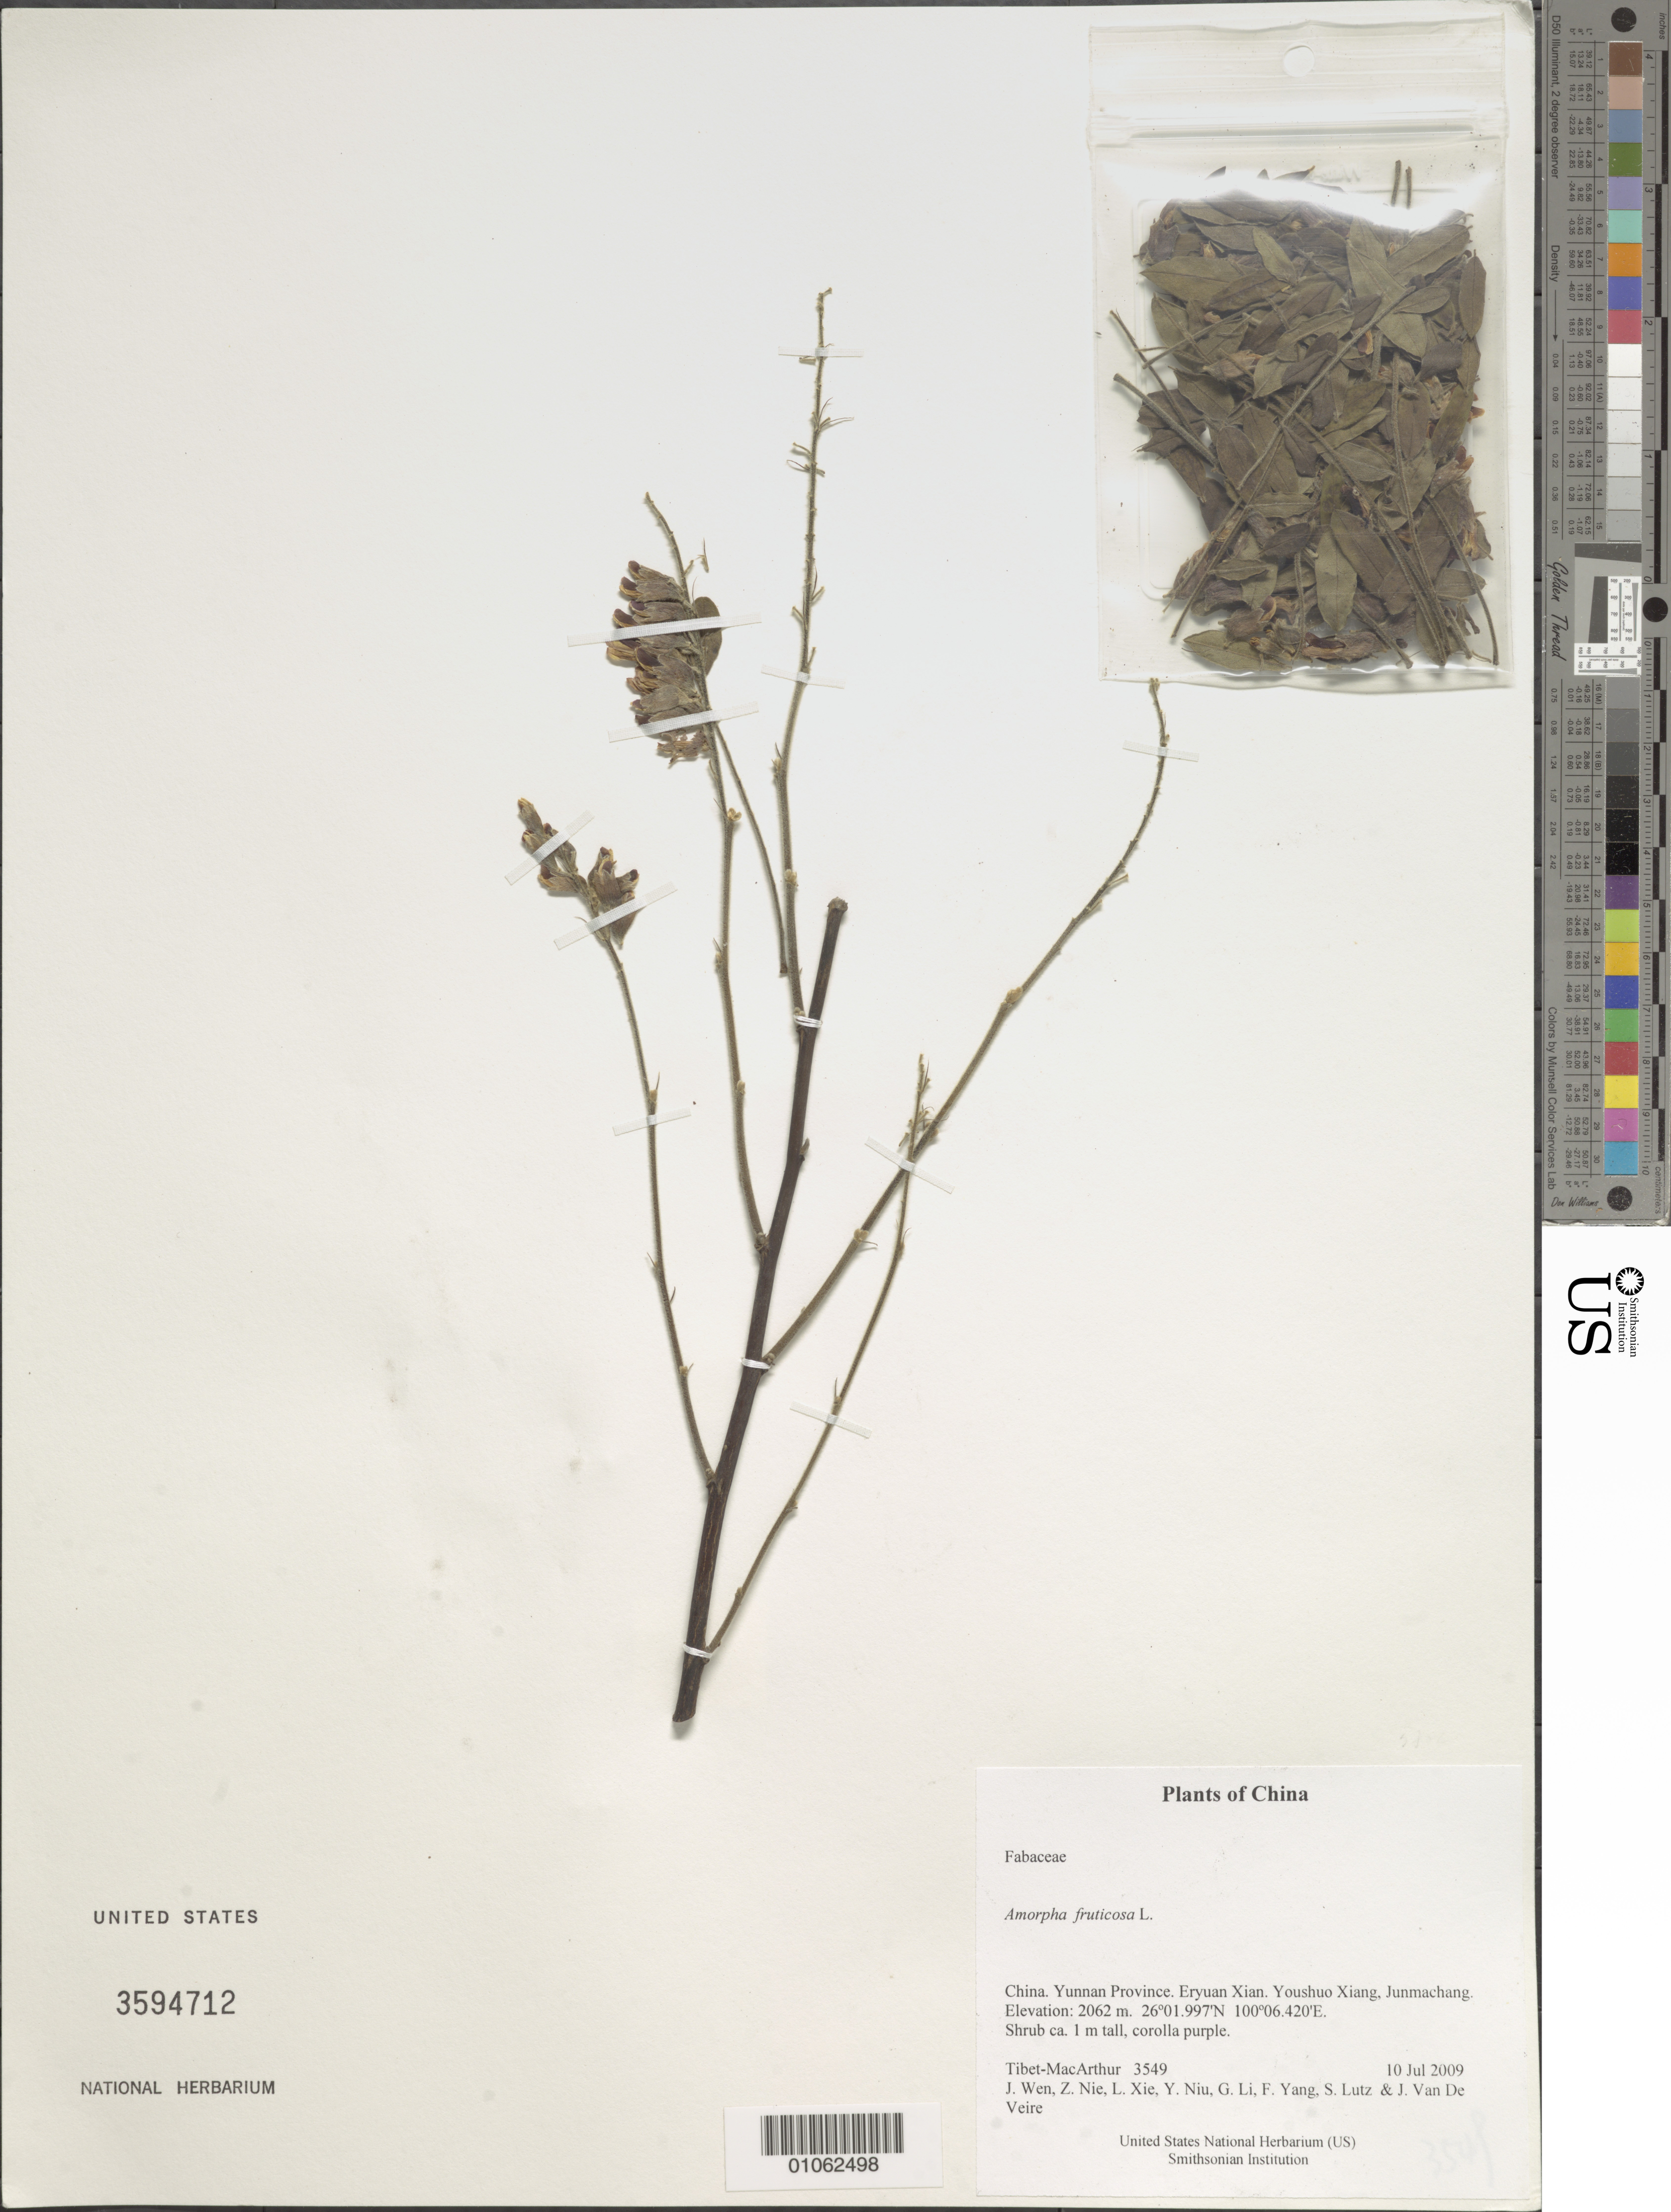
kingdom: Plantae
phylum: Tracheophyta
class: Magnoliopsida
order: Fabales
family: Fabaceae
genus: Amorpha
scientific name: Amorpha fruticosa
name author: L.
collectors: Tibet-MacArthur, J. Wen, Z. Nie, L. Xie, Y. Niu, G. Li, F. Yang, S. Lutz & J. Van De Veire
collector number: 3549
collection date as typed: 10 Jul 2009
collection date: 2009-07-10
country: China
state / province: Yunnan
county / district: Eryuan Xian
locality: Youshuo Xiang, Junmachang.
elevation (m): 2062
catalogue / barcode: US 3594712